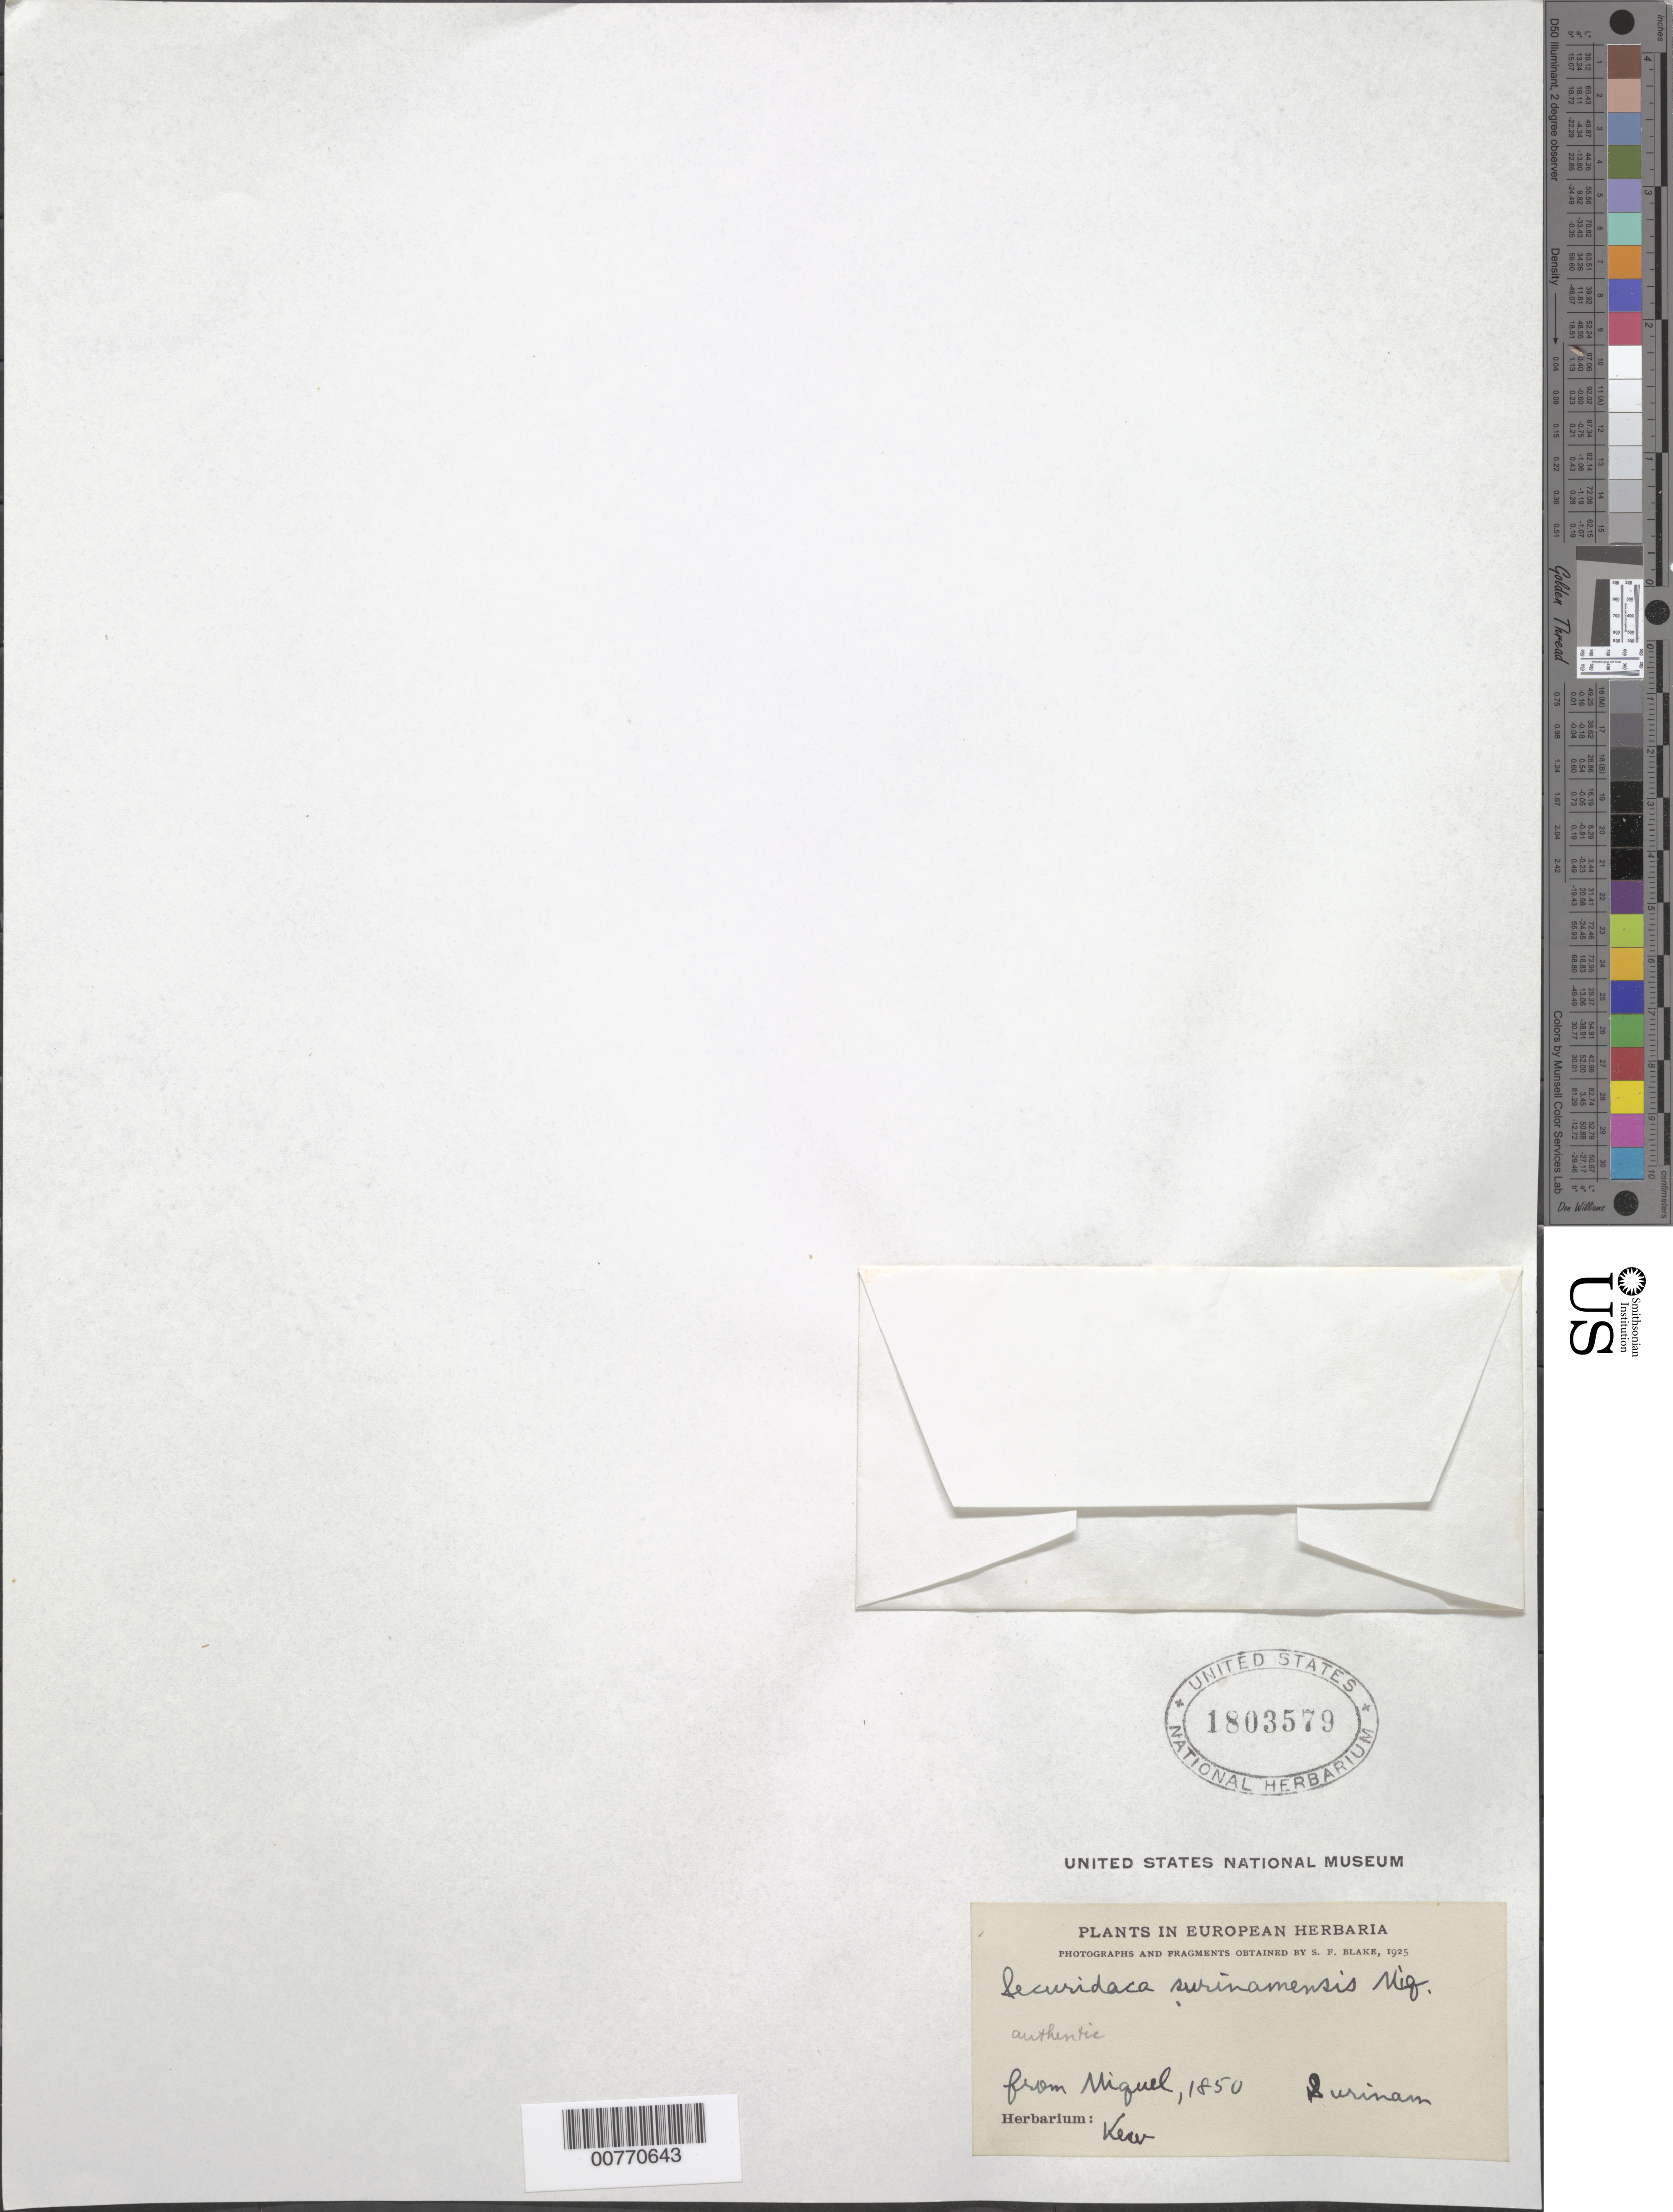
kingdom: Plantae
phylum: Tracheophyta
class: Magnoliopsida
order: Fabales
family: Polygalaceae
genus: Securidaca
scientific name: Securidaca surinamensis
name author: Miq.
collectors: F. A. W. Miquel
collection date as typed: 1850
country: Suriname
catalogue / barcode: US 1803579